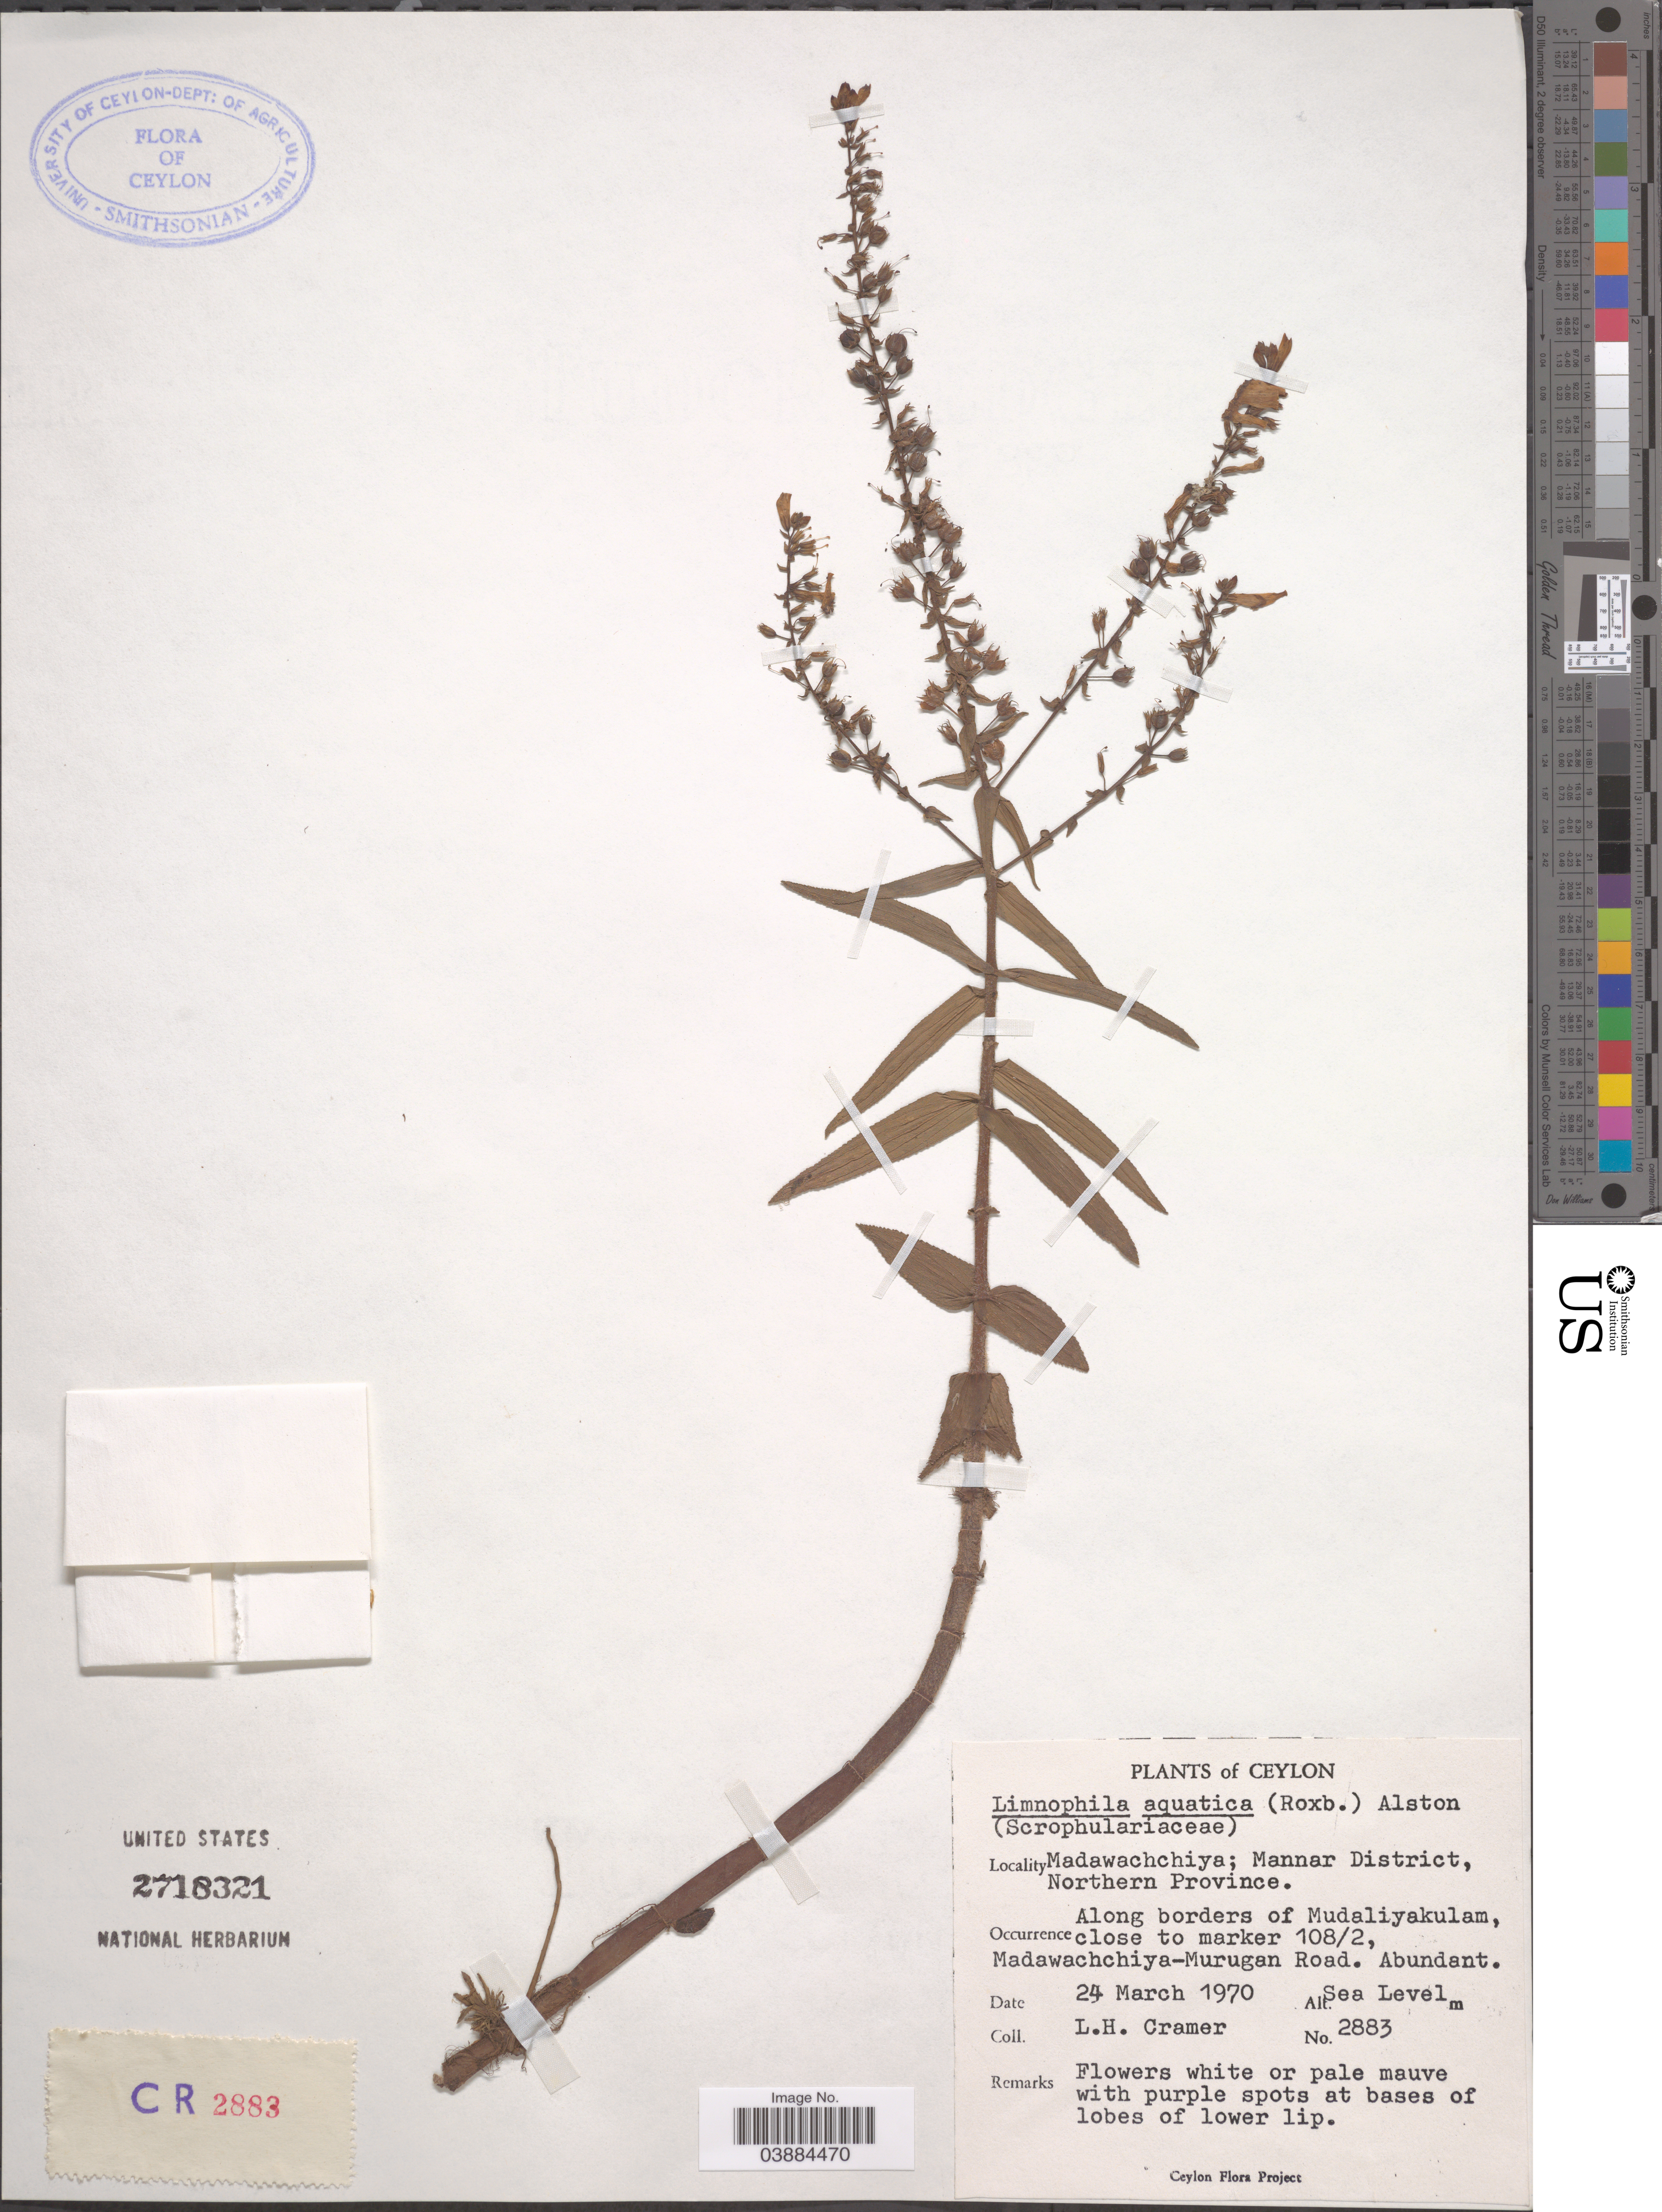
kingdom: Plantae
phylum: Tracheophyta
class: Magnoliopsida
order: Lamiales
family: Plantaginaceae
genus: Limnophila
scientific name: Limnophila aquatica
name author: (Willd.) Santapau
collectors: L. H. Cramer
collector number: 2883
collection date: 1970-03-24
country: Sri Lanka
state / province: Northern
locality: Ceylon. Madawachchiya; Manner District. Along borders of Mudaliyakulam, close to marker 108/2. Madawachchiya-Murugan Road.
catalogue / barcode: US 2718321